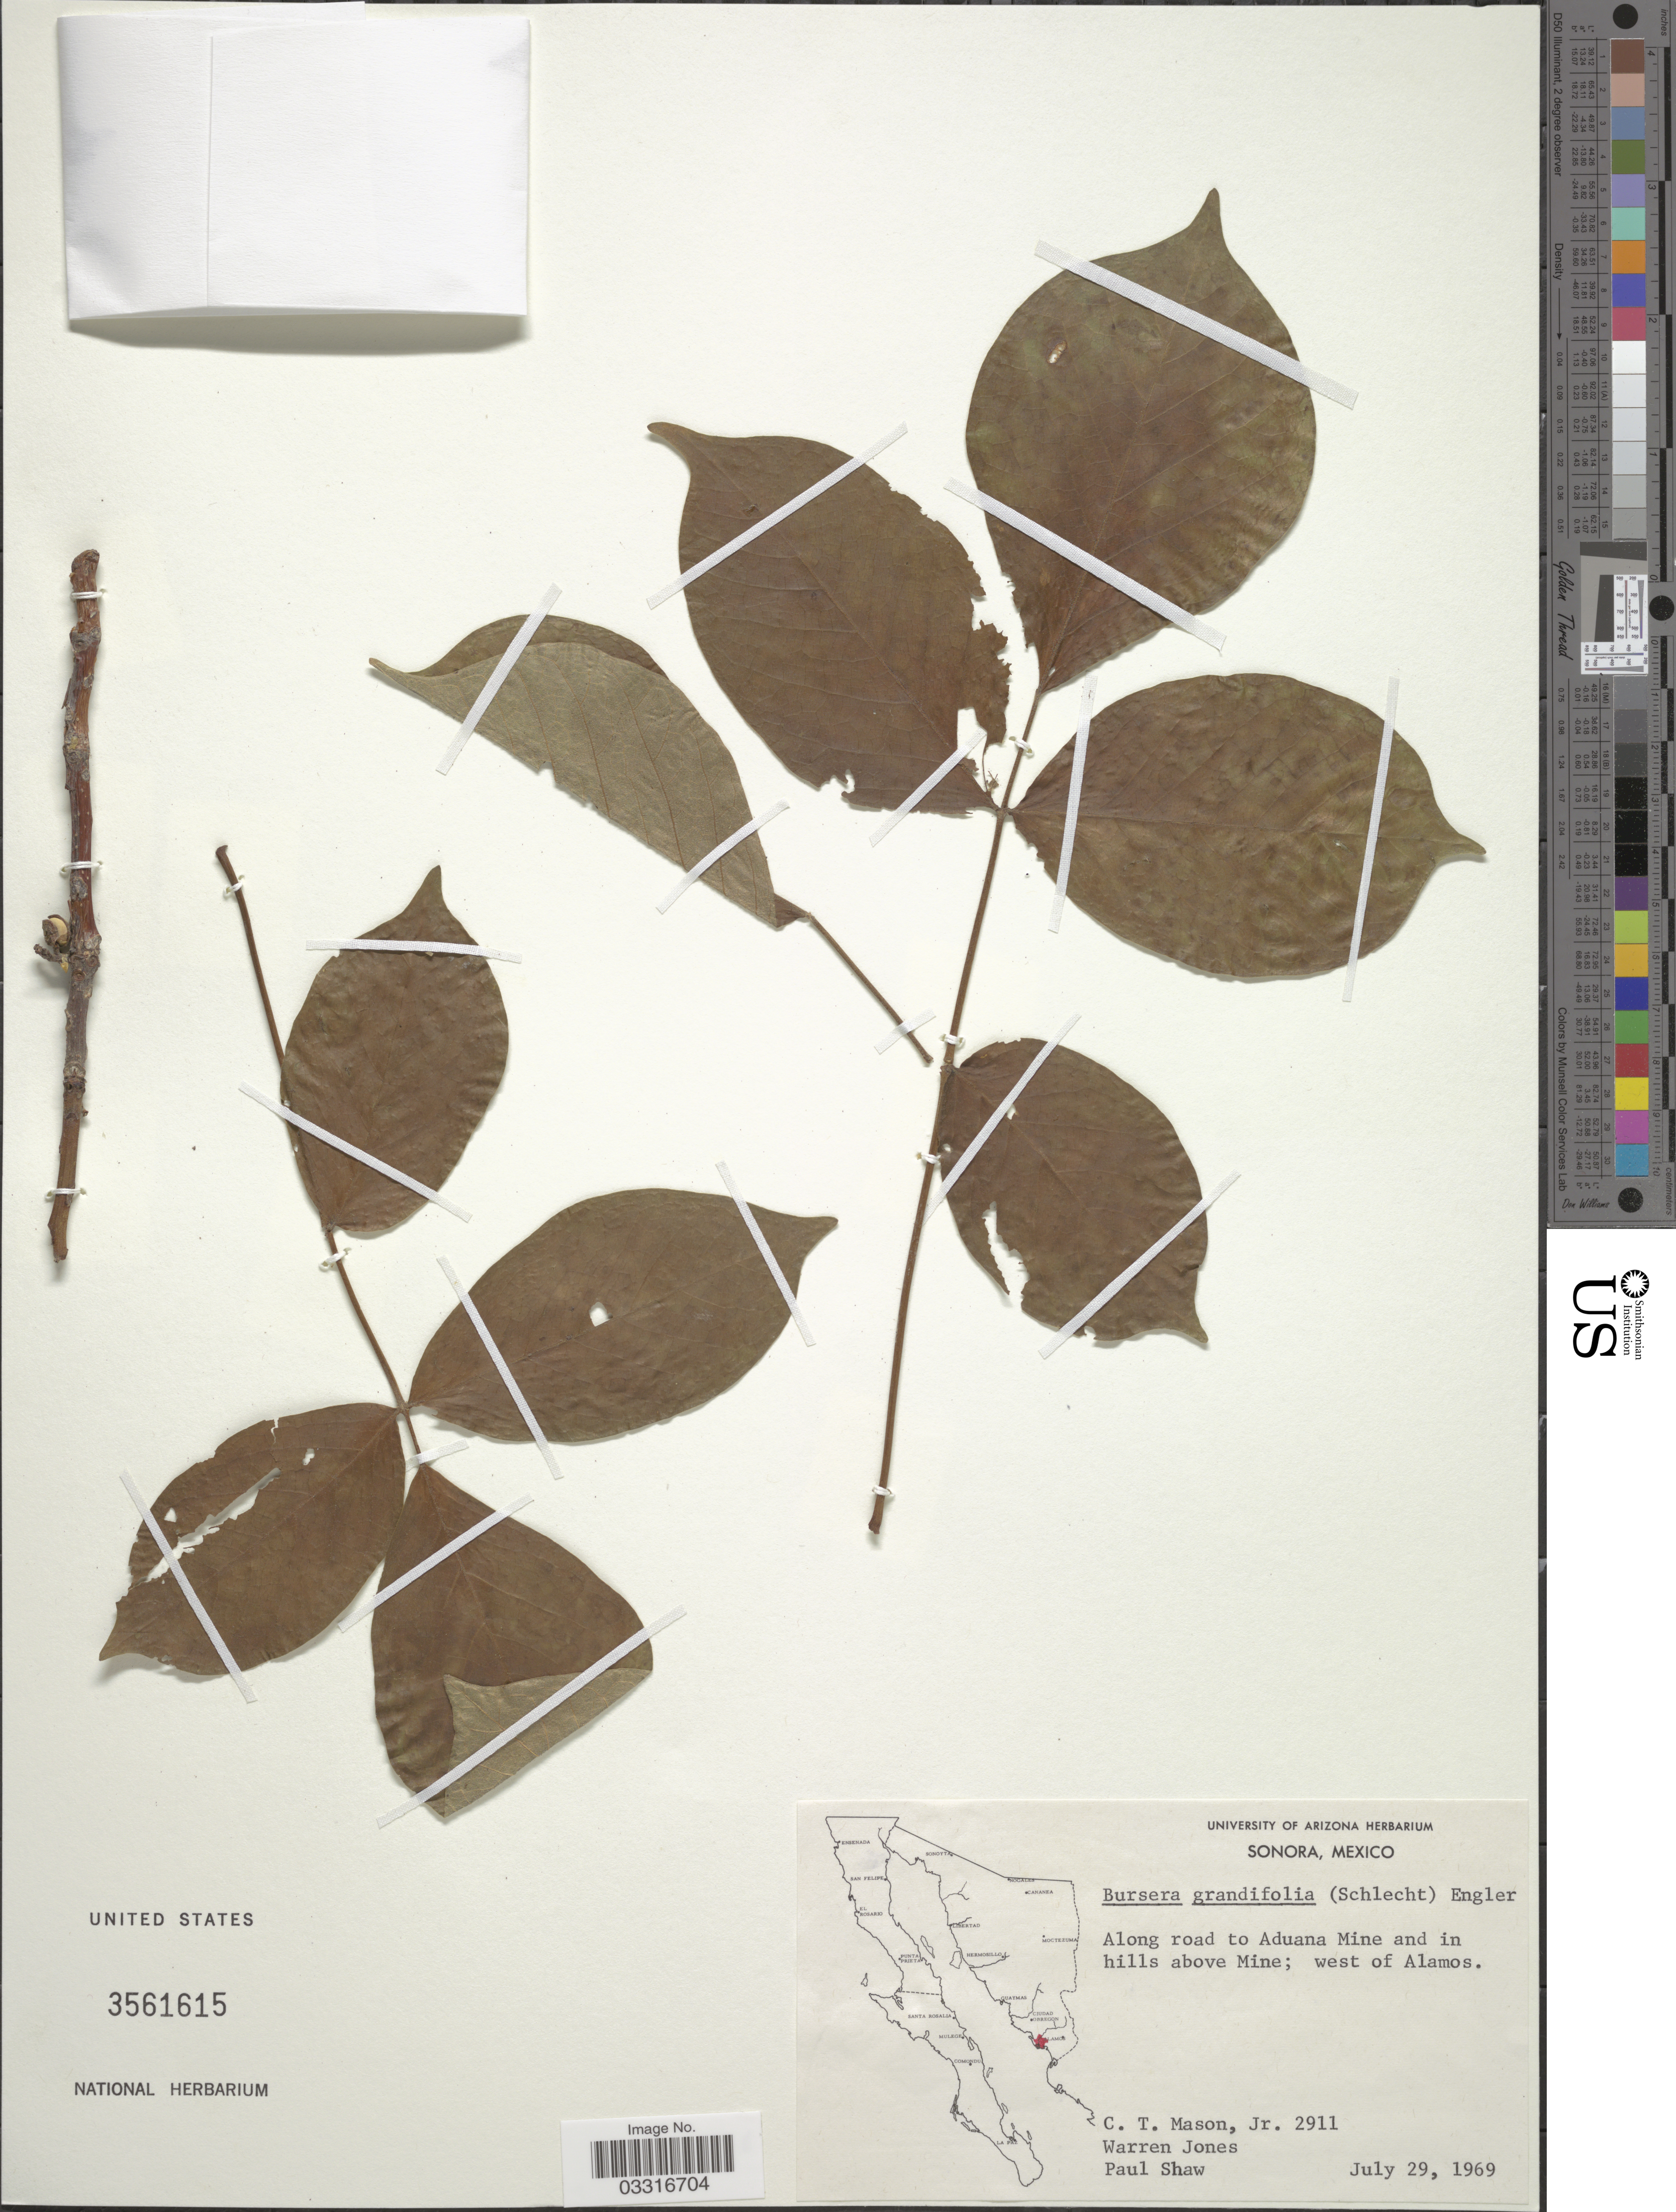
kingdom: Plantae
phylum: Tracheophyta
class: Magnoliopsida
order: Sapindales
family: Burseraceae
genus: Bursera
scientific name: Bursera grandifolia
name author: (Schltdl.) Engl.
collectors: C. T. Mason, W. Jones & P. Shaw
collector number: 2911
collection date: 1969-07-29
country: Mexico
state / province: Sonora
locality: Along road to Aduana Mine and in hills above Mine; west of Alamos.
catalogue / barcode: US 3561615